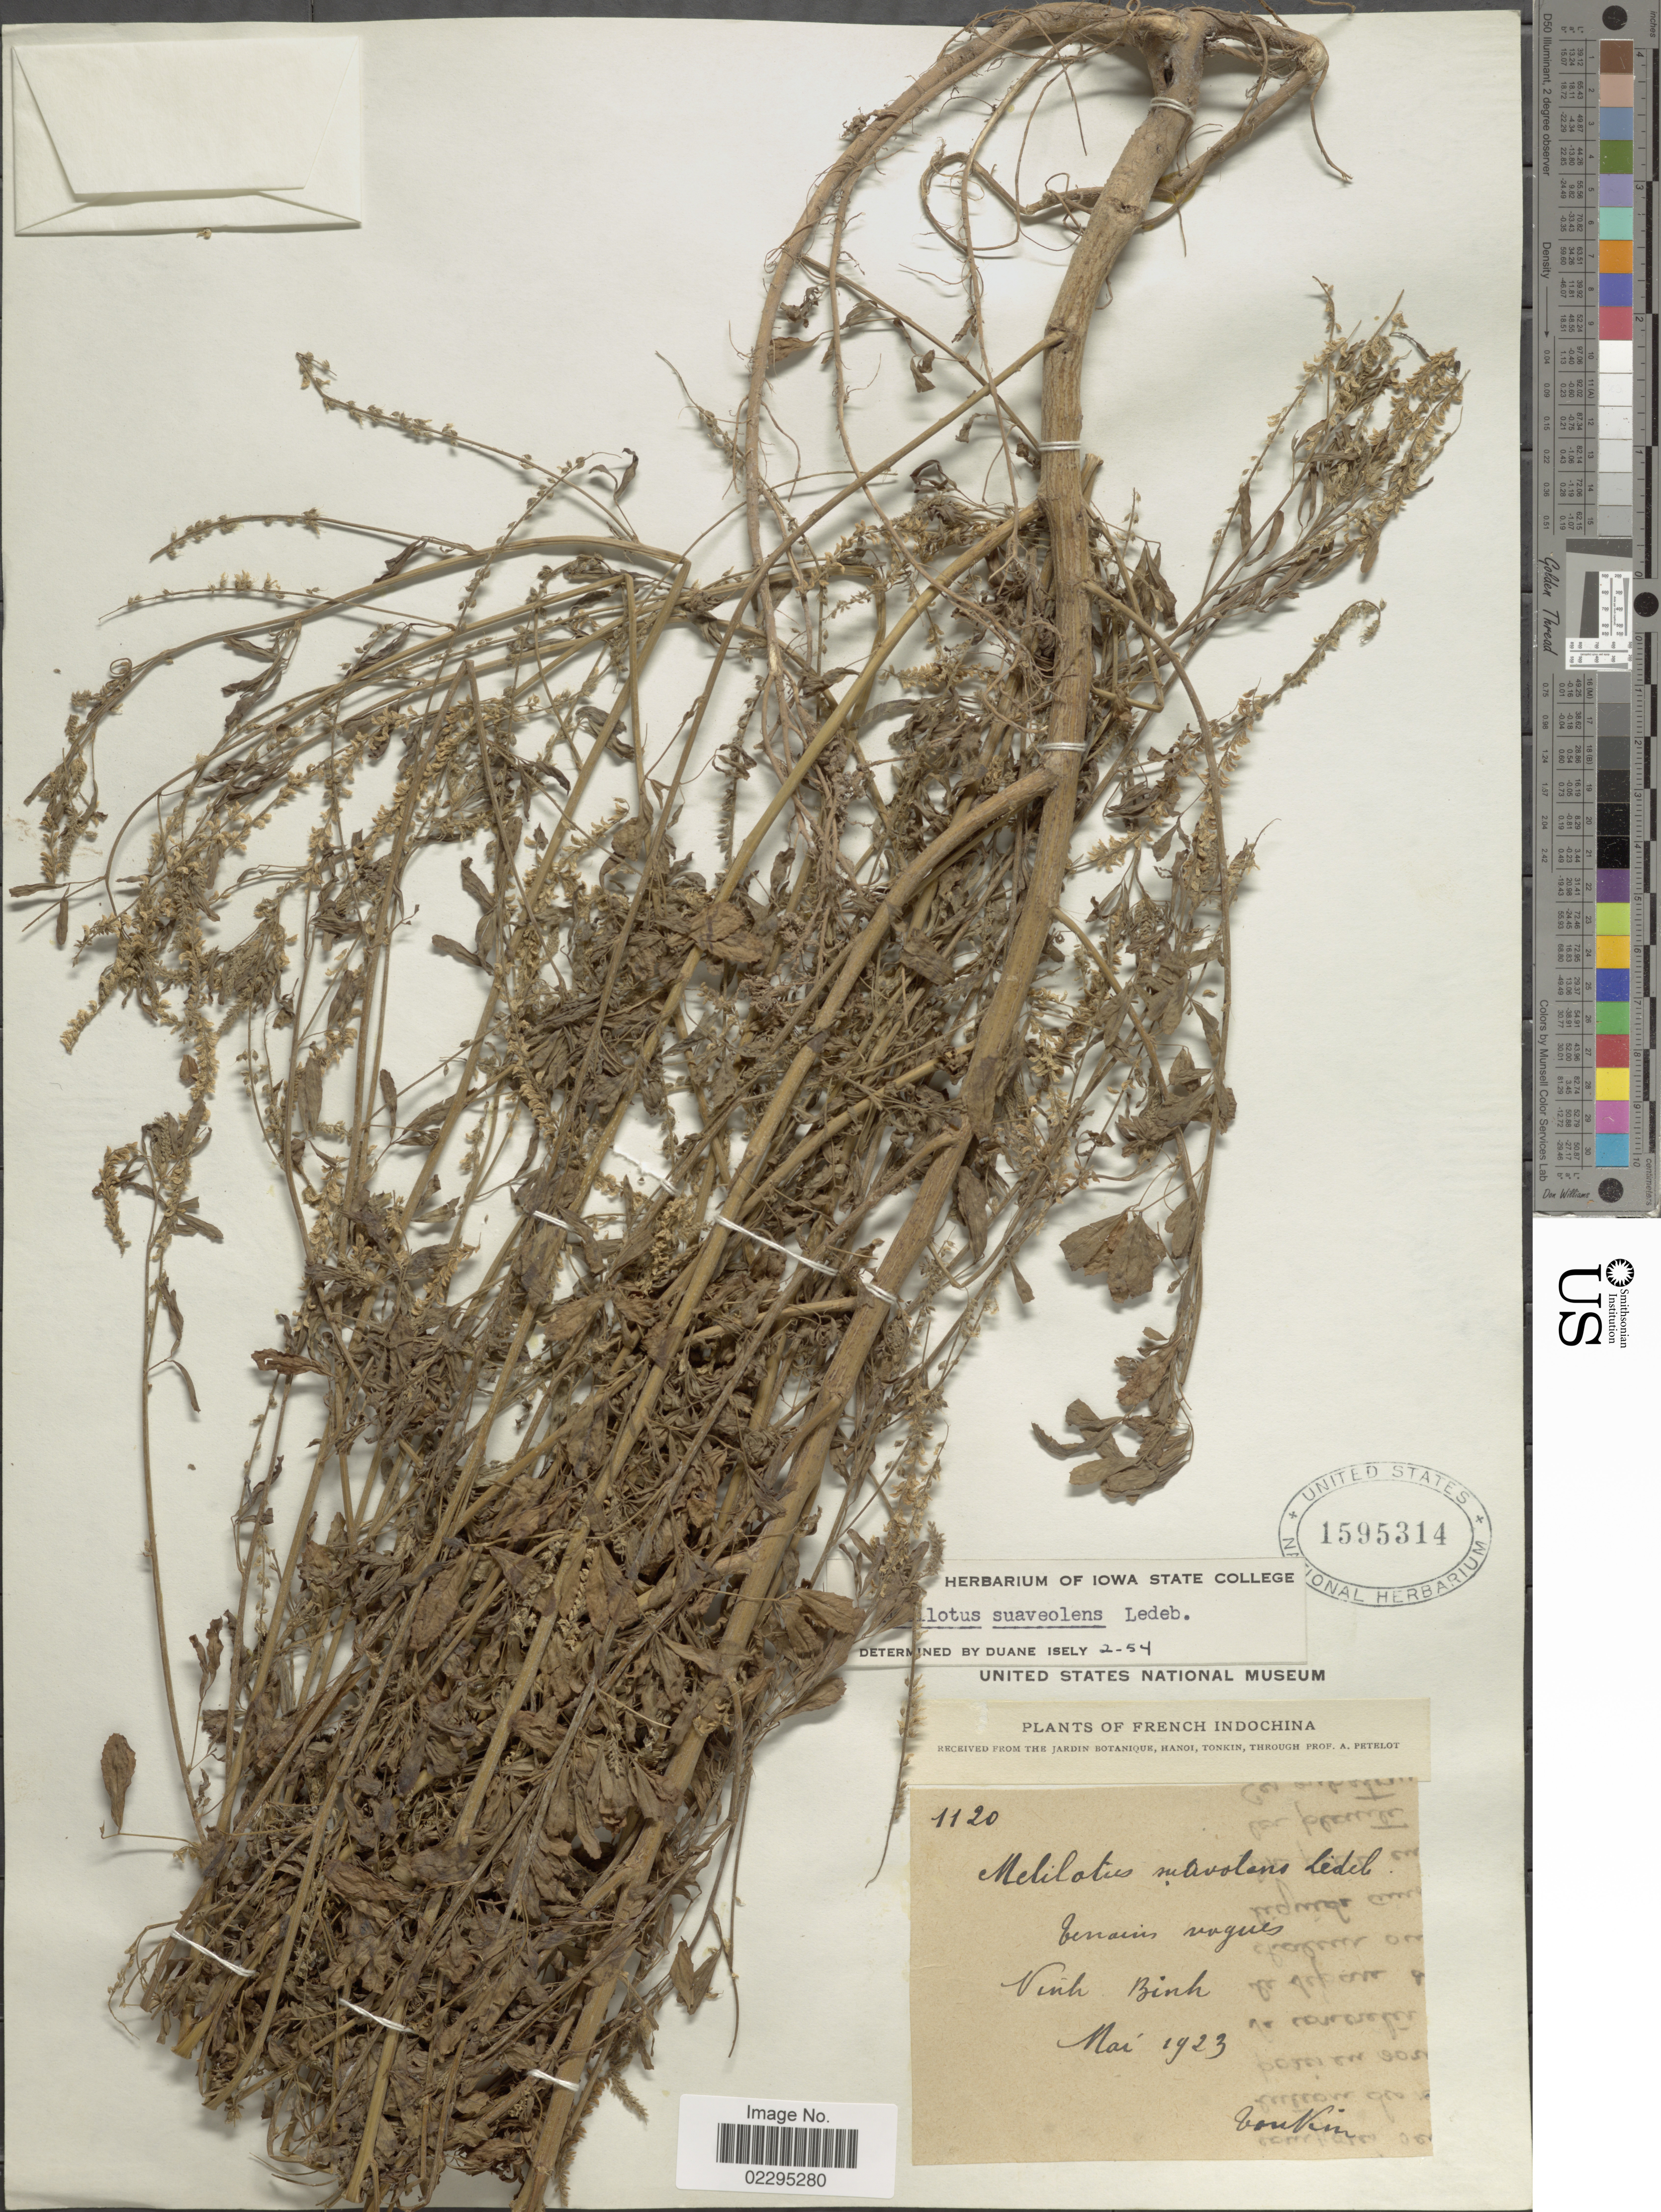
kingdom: Plantae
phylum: Tracheophyta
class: Magnoliopsida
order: Fabales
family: Fabaceae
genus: Melilotus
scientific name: Melilotus suaveolens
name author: Ledeb.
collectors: A. Petelot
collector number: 1120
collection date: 1923-05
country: Vietnam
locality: Tonkin. Vihn Binh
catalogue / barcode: US 1595314